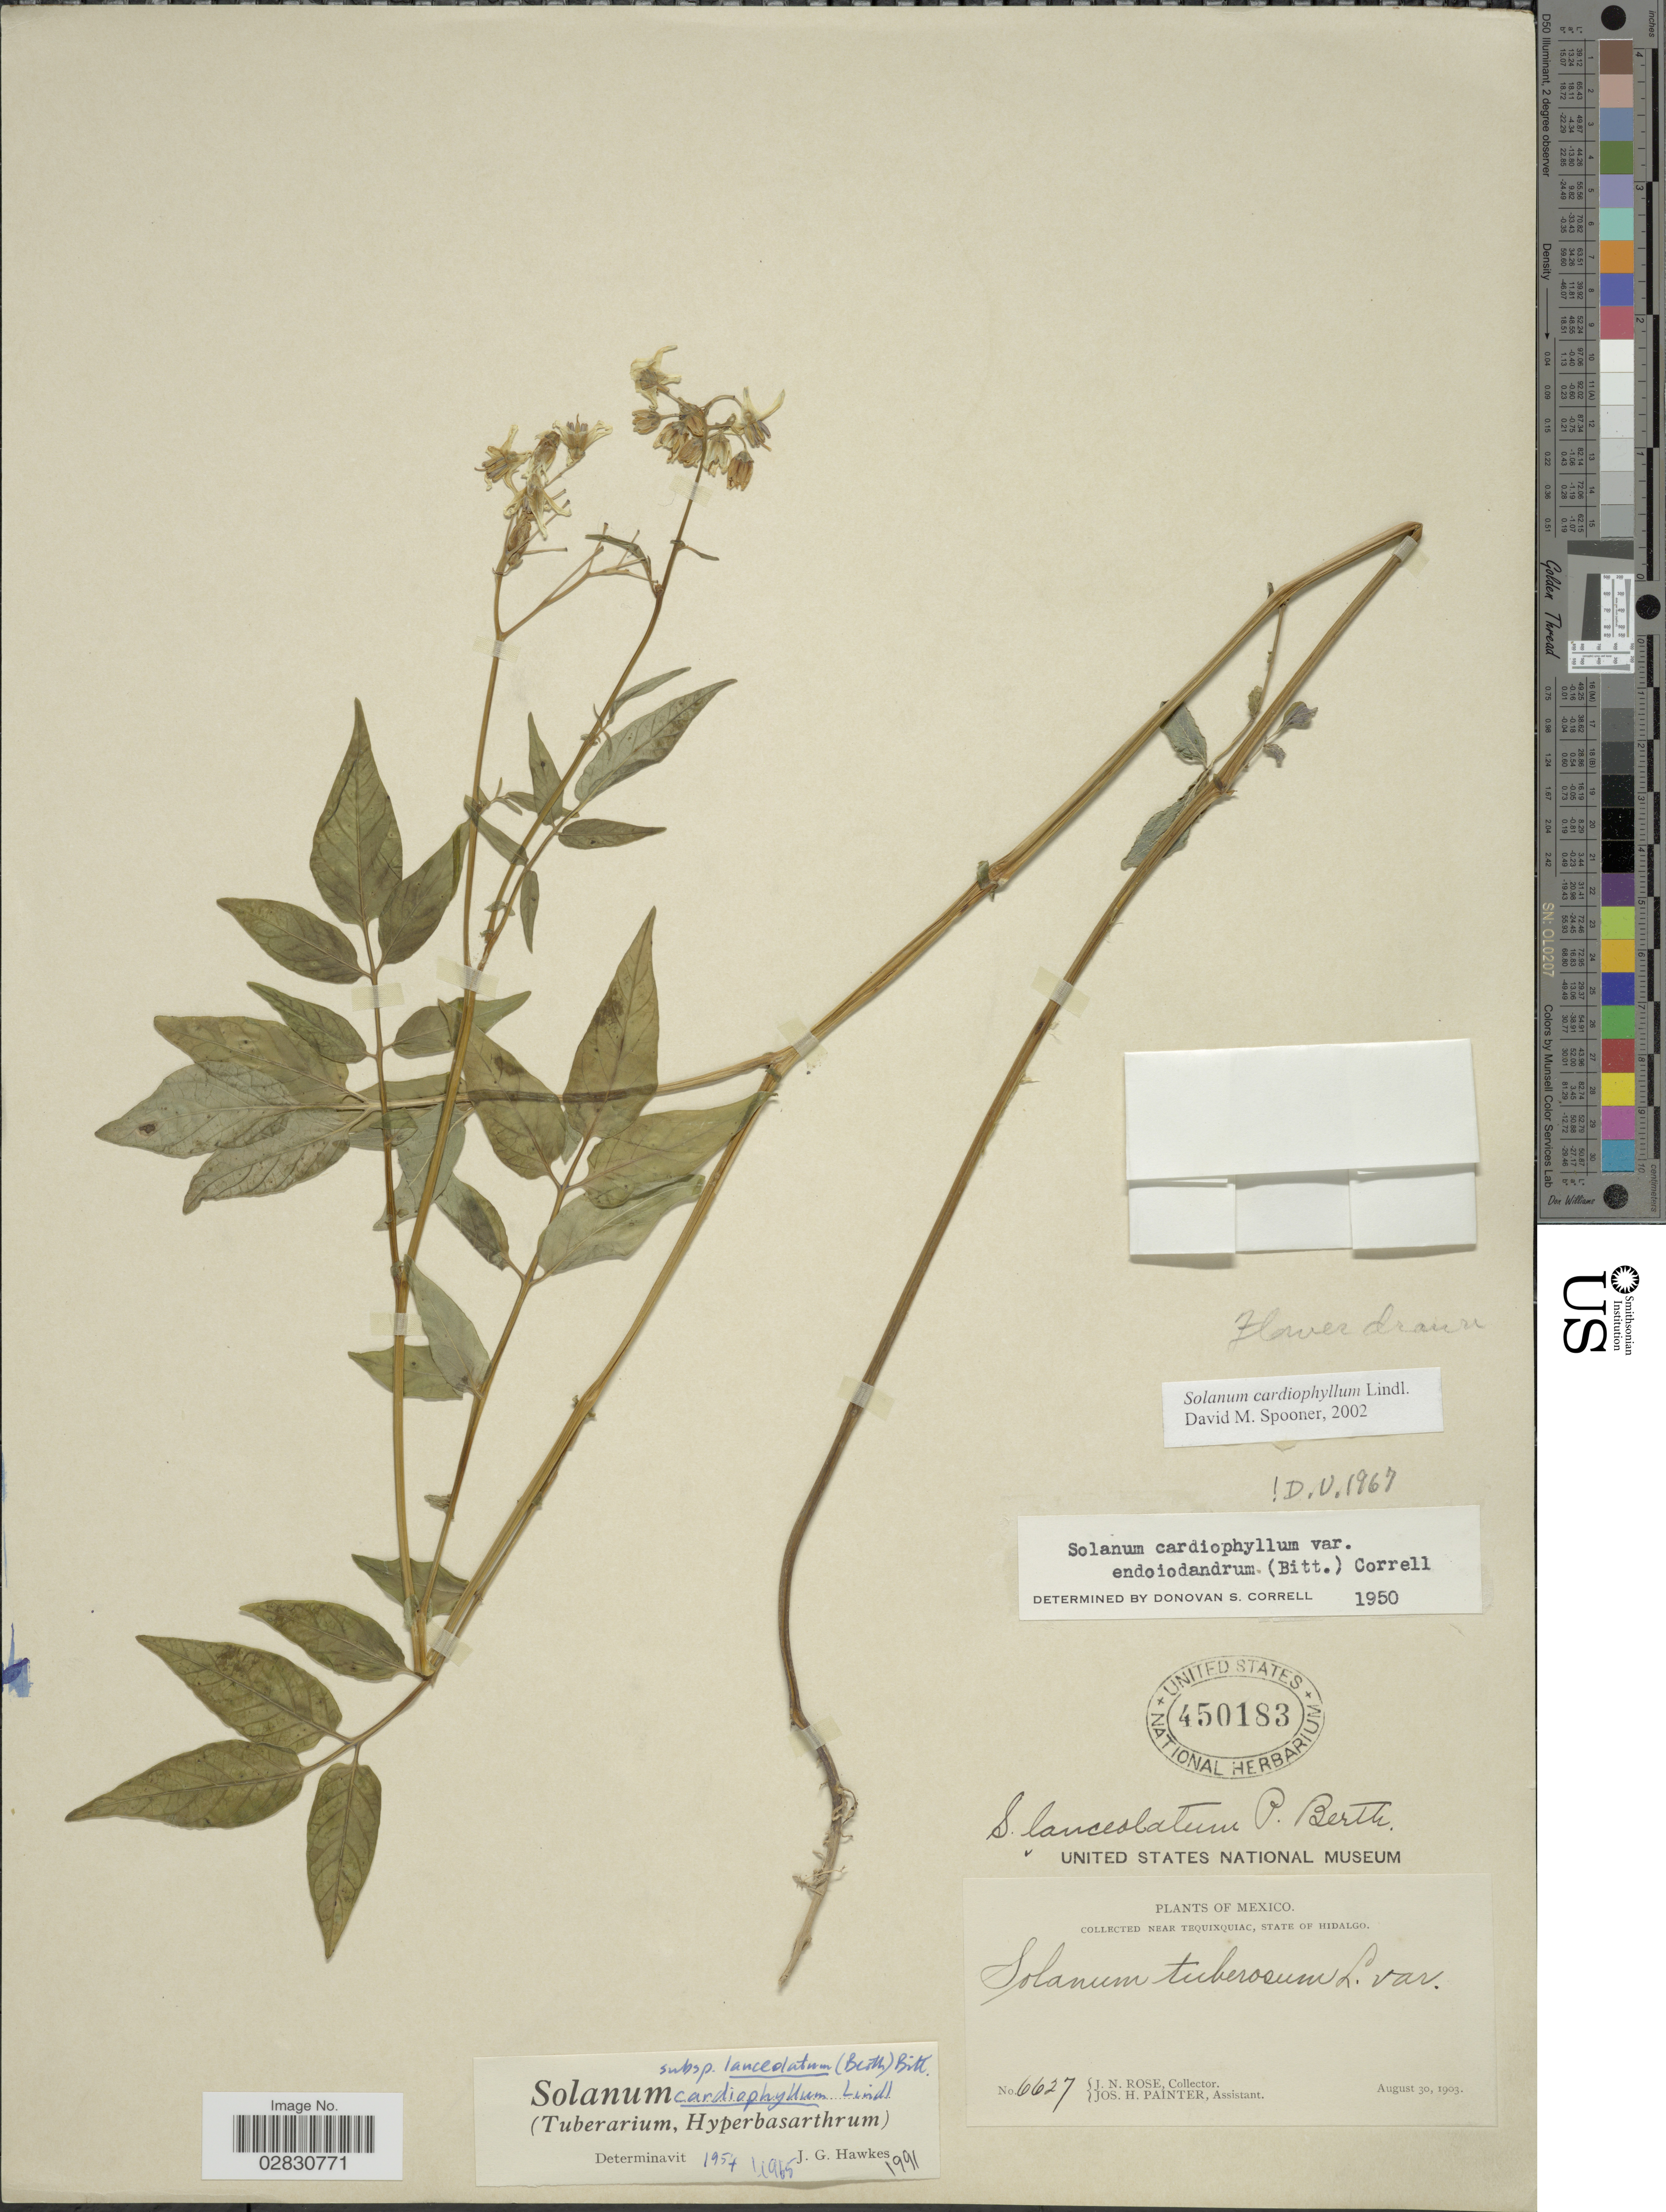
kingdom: Plantae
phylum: Tracheophyta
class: Magnoliopsida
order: Solanales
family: Solanaceae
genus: Solanum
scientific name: Solanum cardiophyllum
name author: Lindl.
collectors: J. N. Rose & J. H. Painter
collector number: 6627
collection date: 1903-08-30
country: Mexico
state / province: Hidalgo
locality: Near Tequixquiac, State of Hidalgo.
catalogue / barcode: US 450183